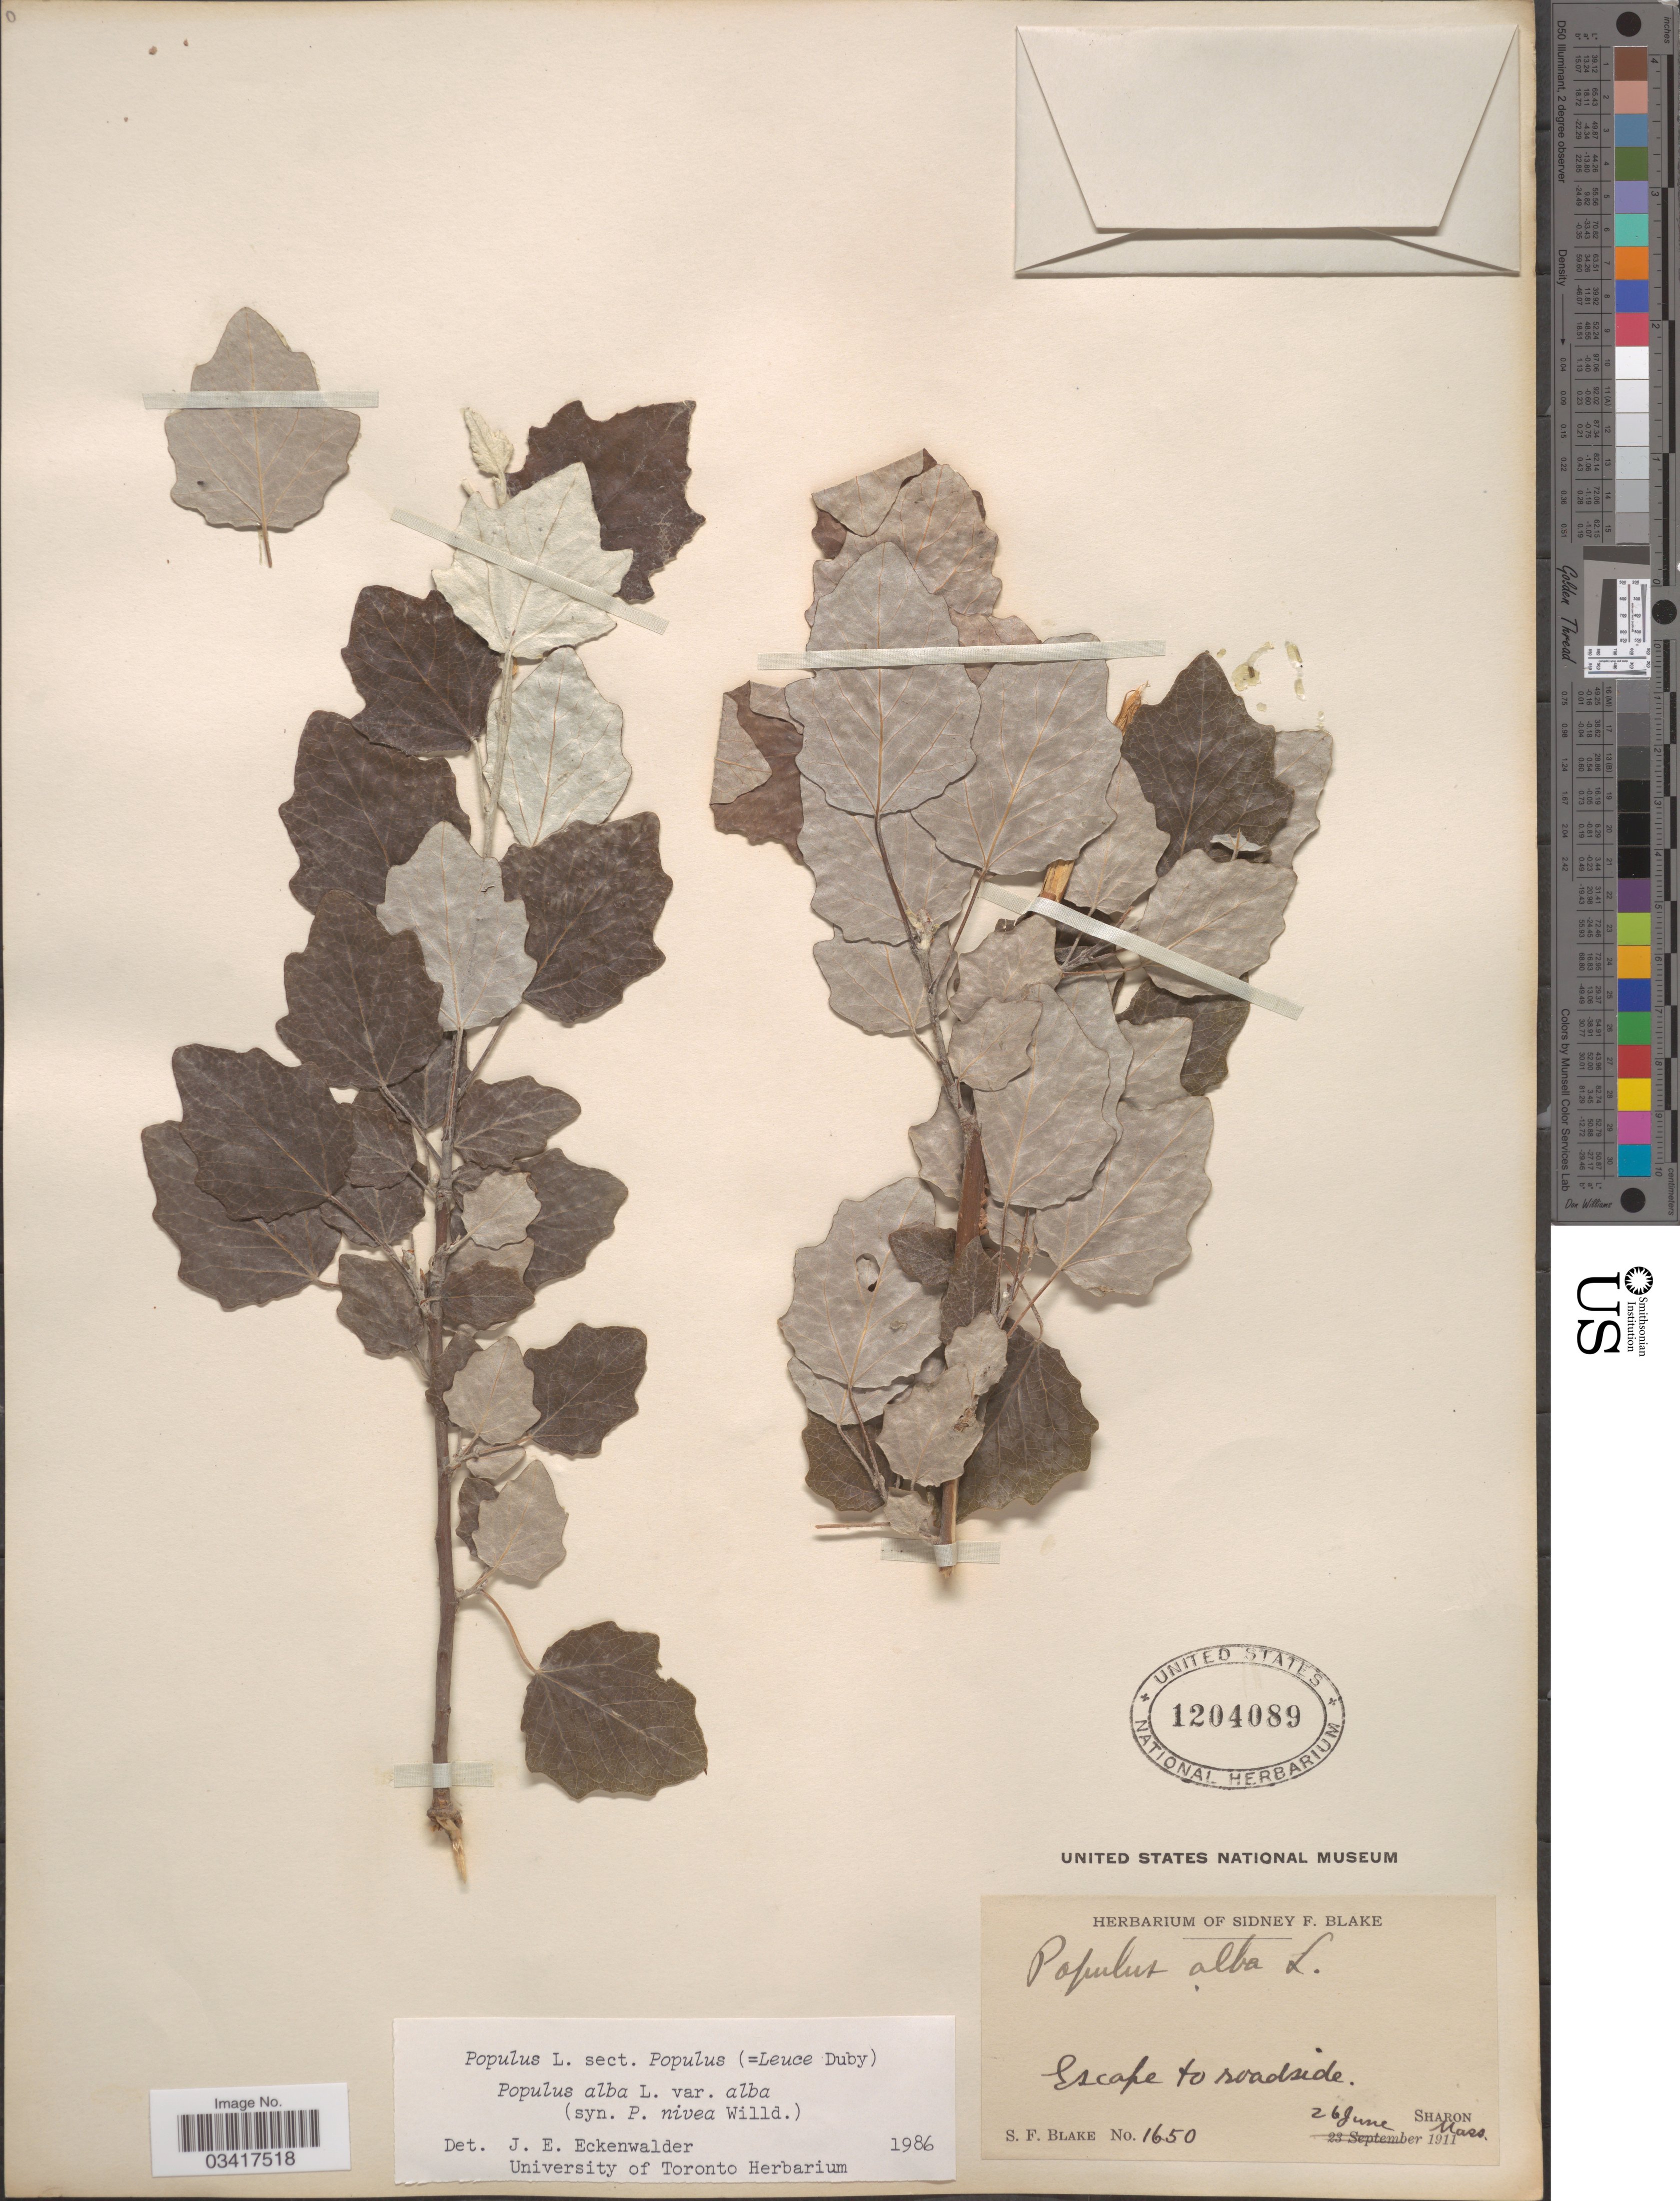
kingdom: Plantae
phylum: Tracheophyta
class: Magnoliopsida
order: Malpighiales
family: Salicaceae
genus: Populus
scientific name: Populus alba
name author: L.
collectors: S. Blake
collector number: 1650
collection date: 1911-06-26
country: United States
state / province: Massachusetts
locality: Sharon.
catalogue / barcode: US 1204089